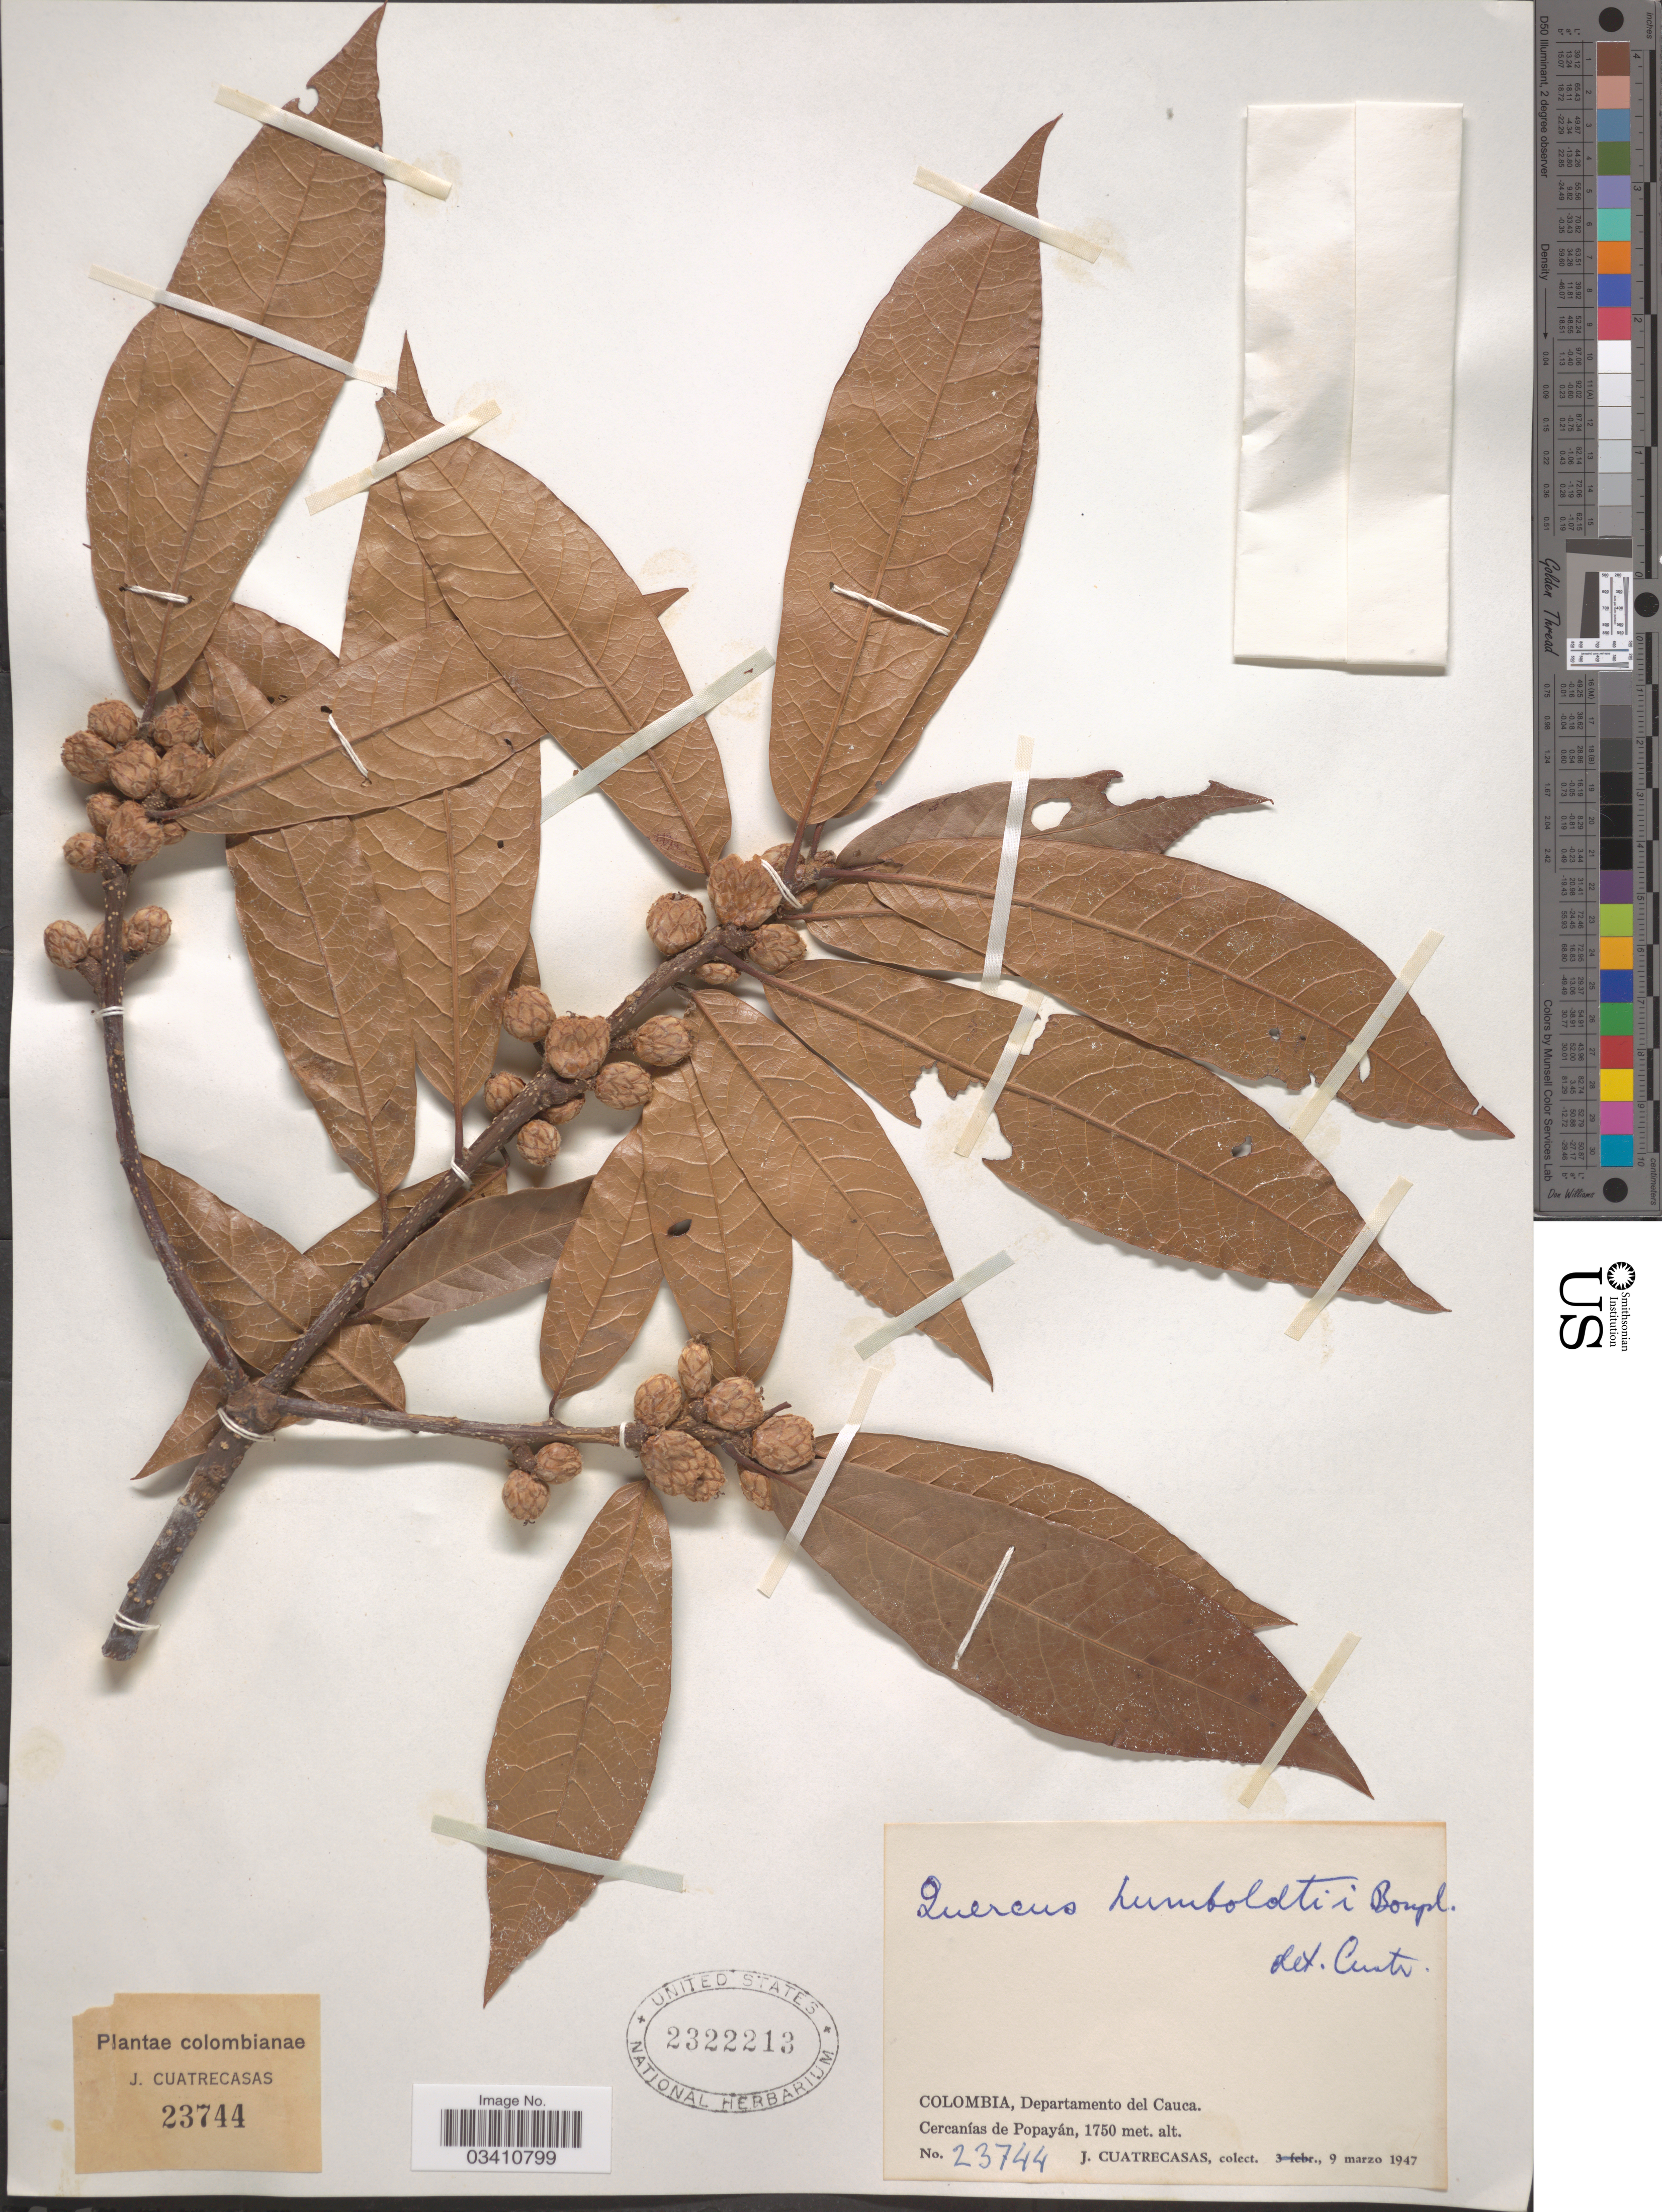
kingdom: Plantae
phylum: Tracheophyta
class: Magnoliopsida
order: Fagales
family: Fagaceae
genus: Quercus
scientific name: Quercus humboldtii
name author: Bonpl.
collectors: J. Cuatrecasas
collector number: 23744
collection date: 1947-03-09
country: Colombia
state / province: Cauca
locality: Departamento del Cauca. Cercanías de Popayán.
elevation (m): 1750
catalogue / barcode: US 2322213